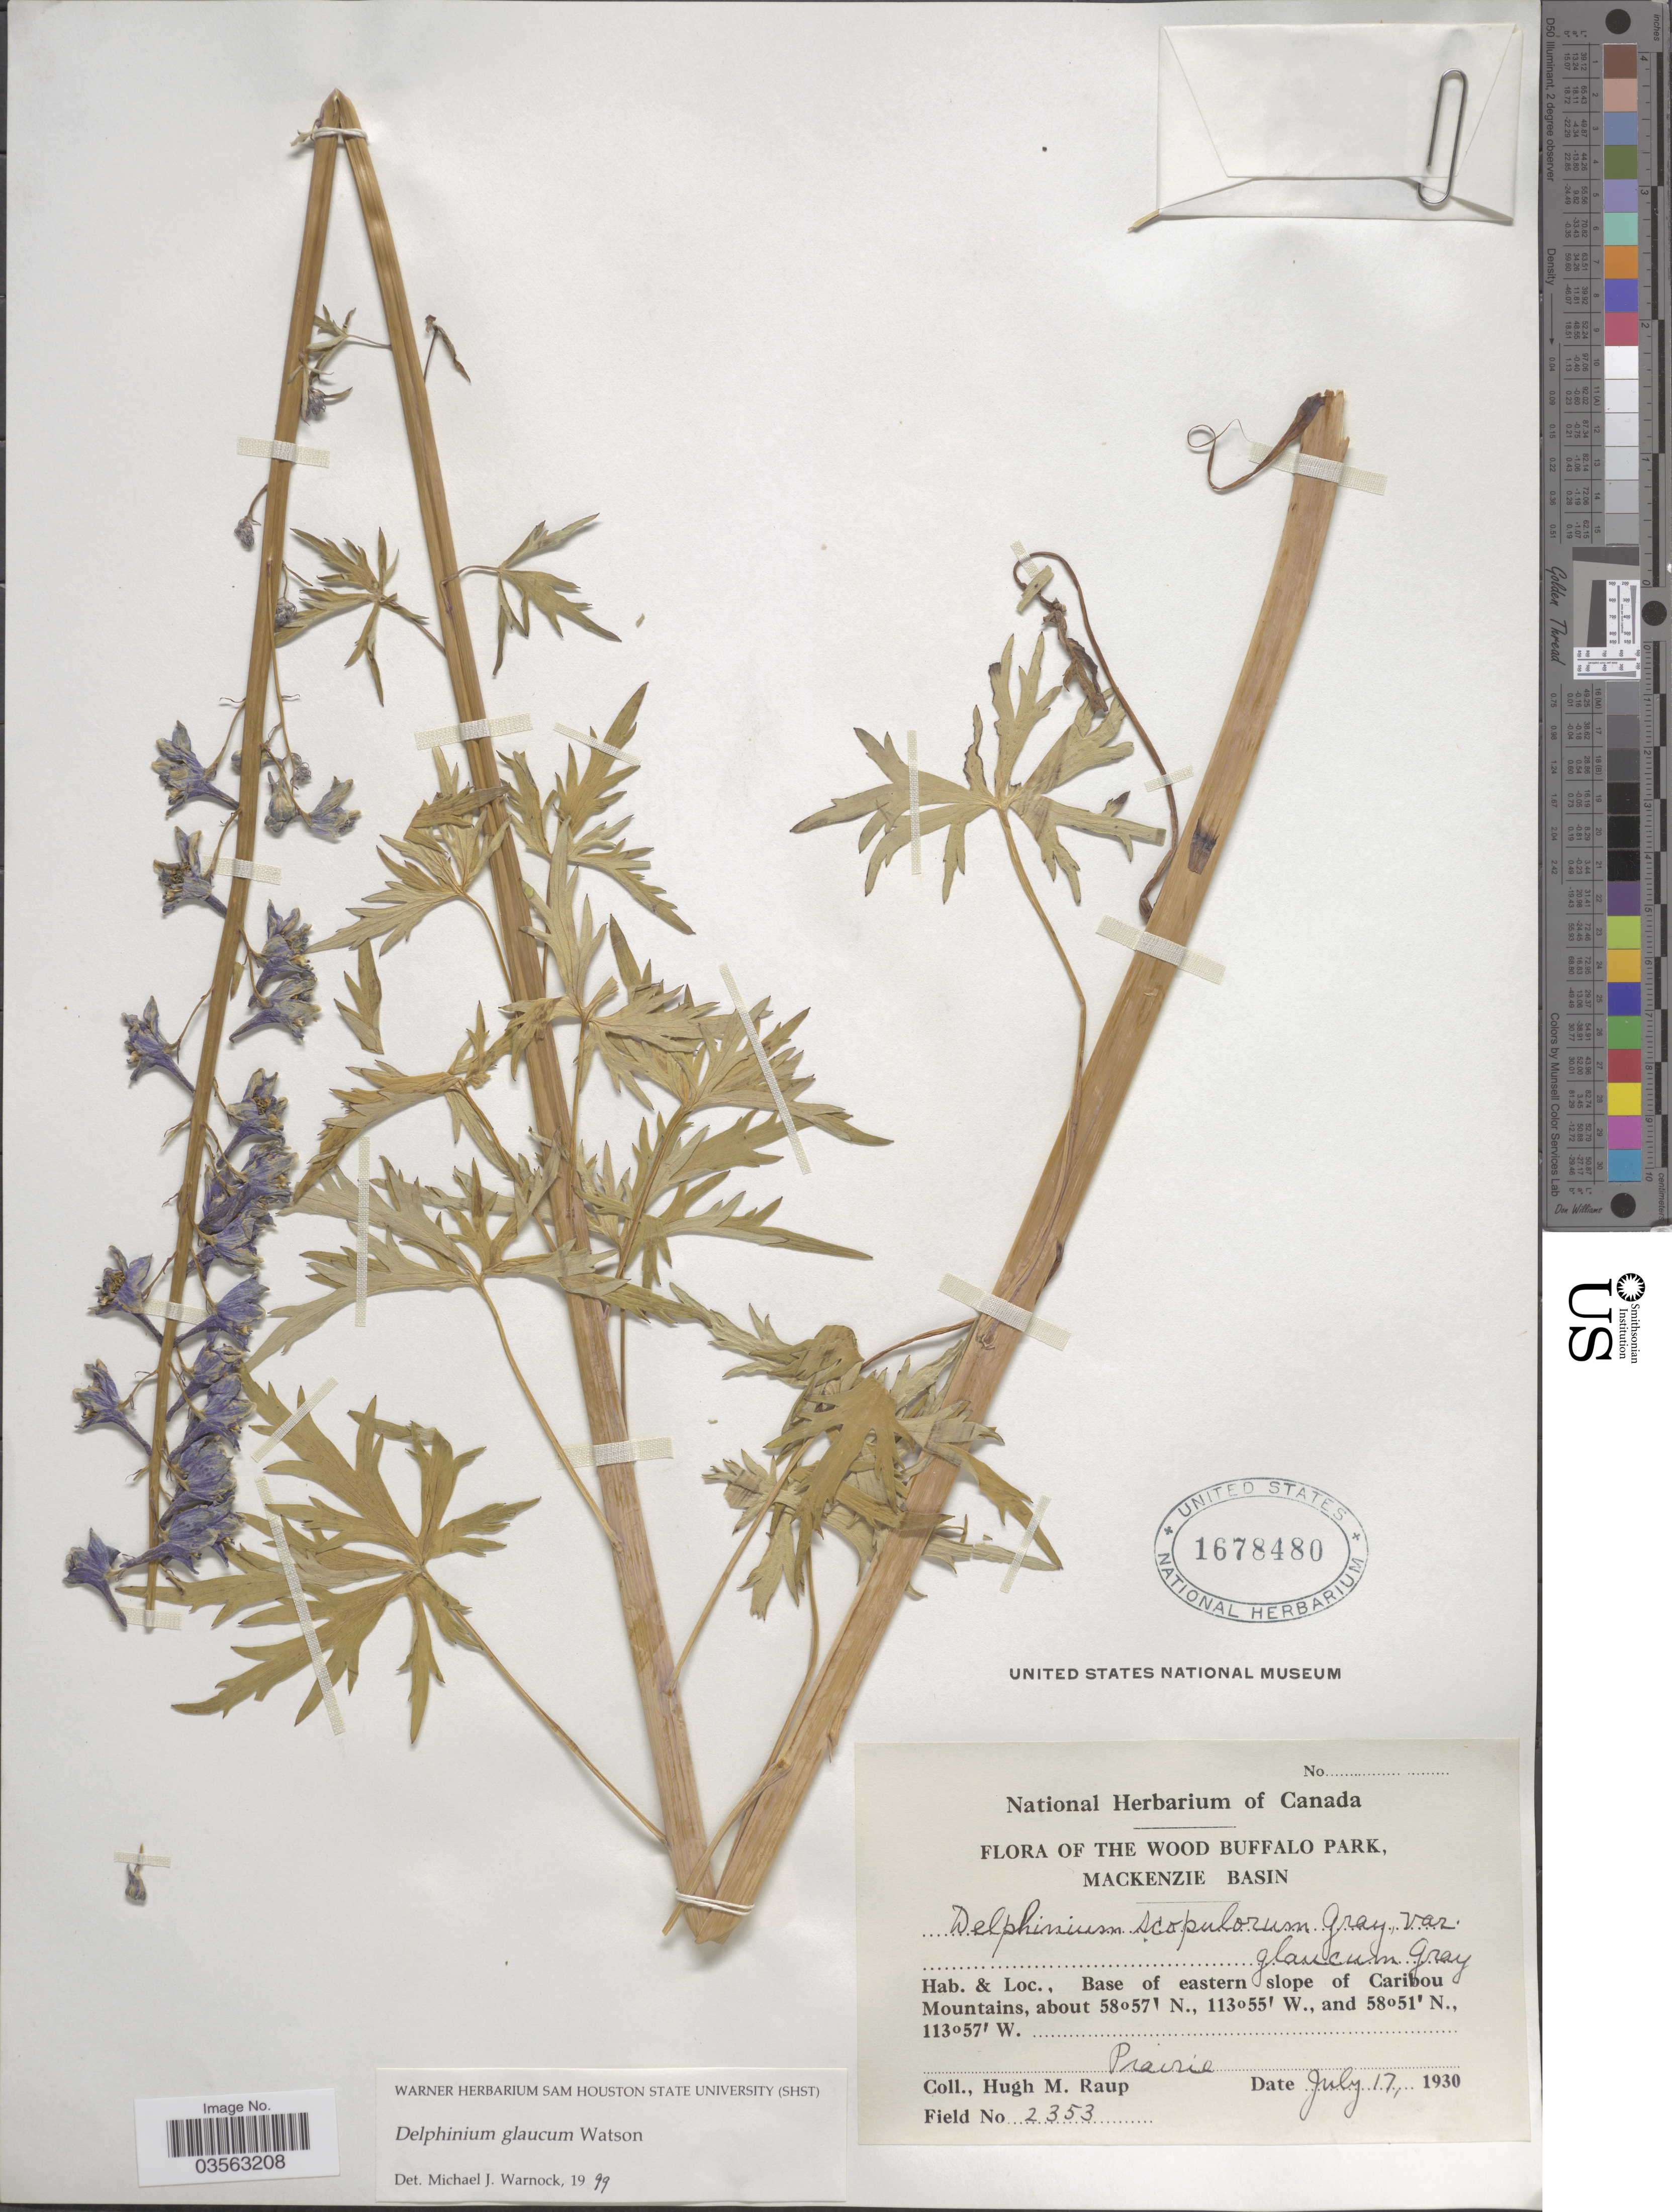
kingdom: Plantae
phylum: Tracheophyta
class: Magnoliopsida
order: Ranunculales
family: Ranunculaceae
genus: Delphinium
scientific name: Delphinium glaucum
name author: S. Watson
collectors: H. Raup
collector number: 2353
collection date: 1930-07-17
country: Canada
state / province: Alberta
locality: The Wood Buffalo Park, Mackenzie Basin. Base of eastern slope of Caribou Mountains.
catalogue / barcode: US 1678480